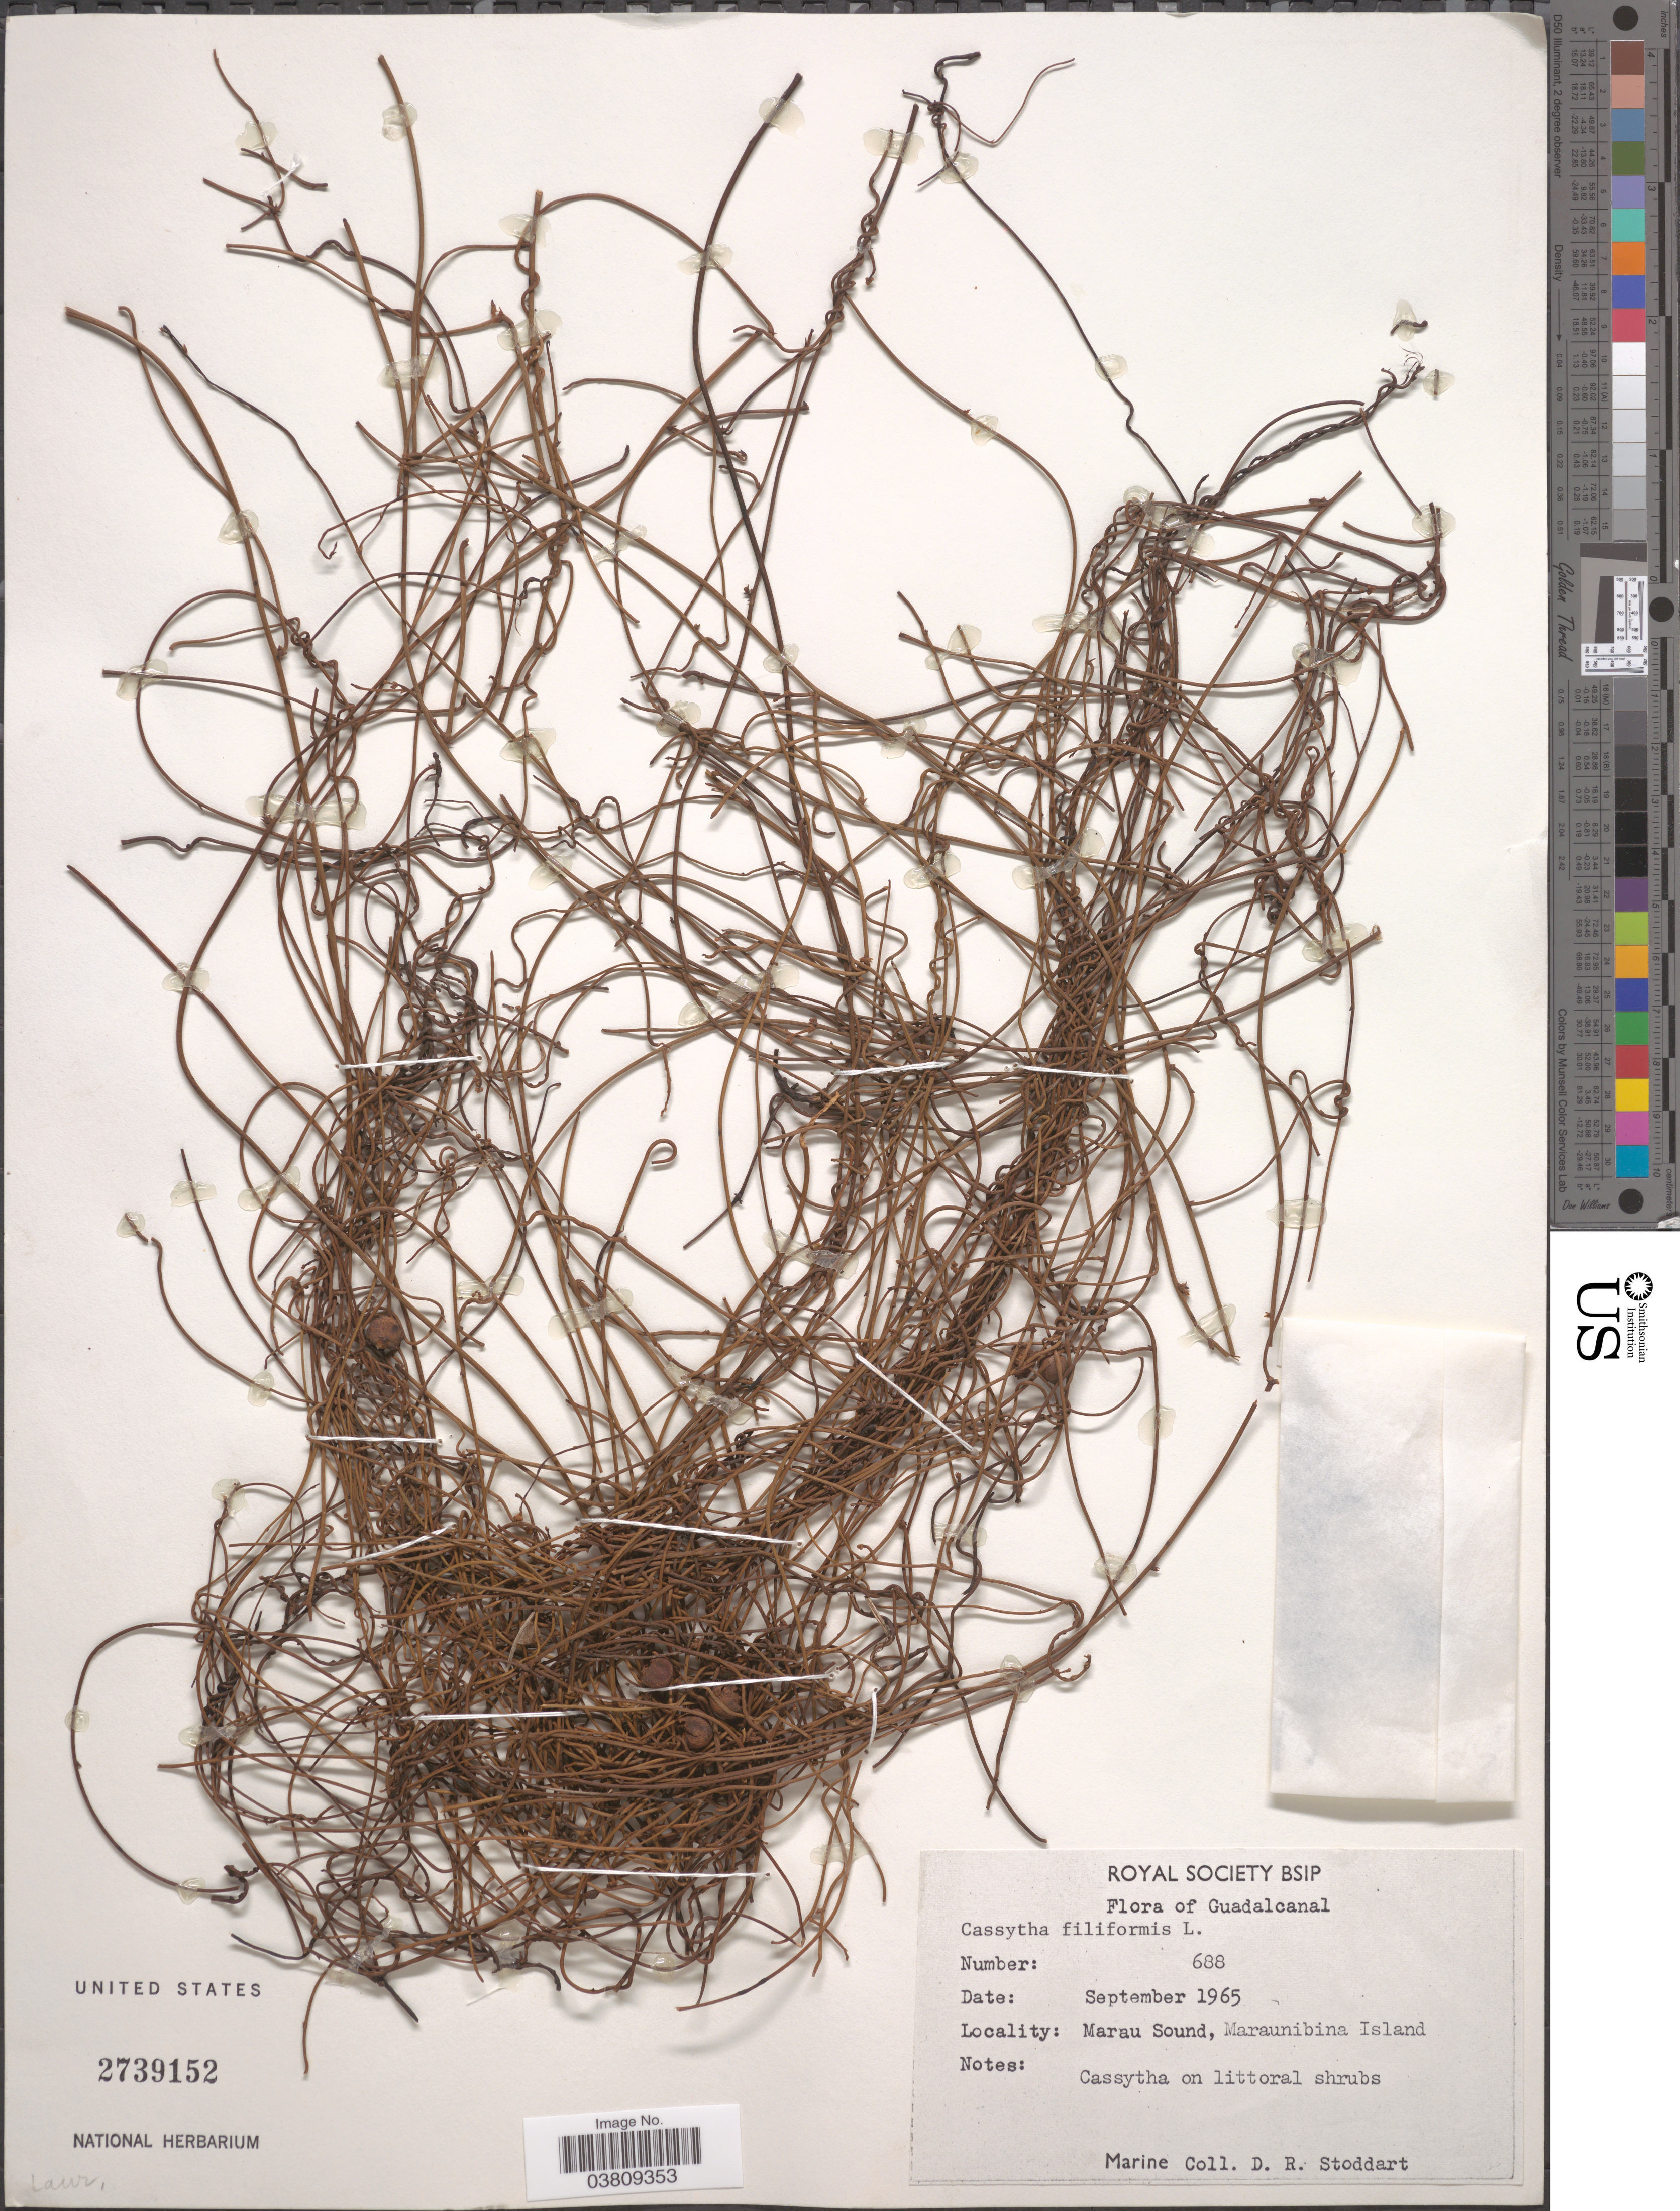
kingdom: Plantae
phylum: Tracheophyta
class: Magnoliopsida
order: Laurales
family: Lauraceae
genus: Cassytha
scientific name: Cassytha filiformis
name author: L.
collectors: D. R. Stoddart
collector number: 688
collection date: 1965-09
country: Solomon Islands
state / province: Solomon Islands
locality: Guadalcanal. Marau Sound, Maraunibina Island.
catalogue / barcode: US 2739152